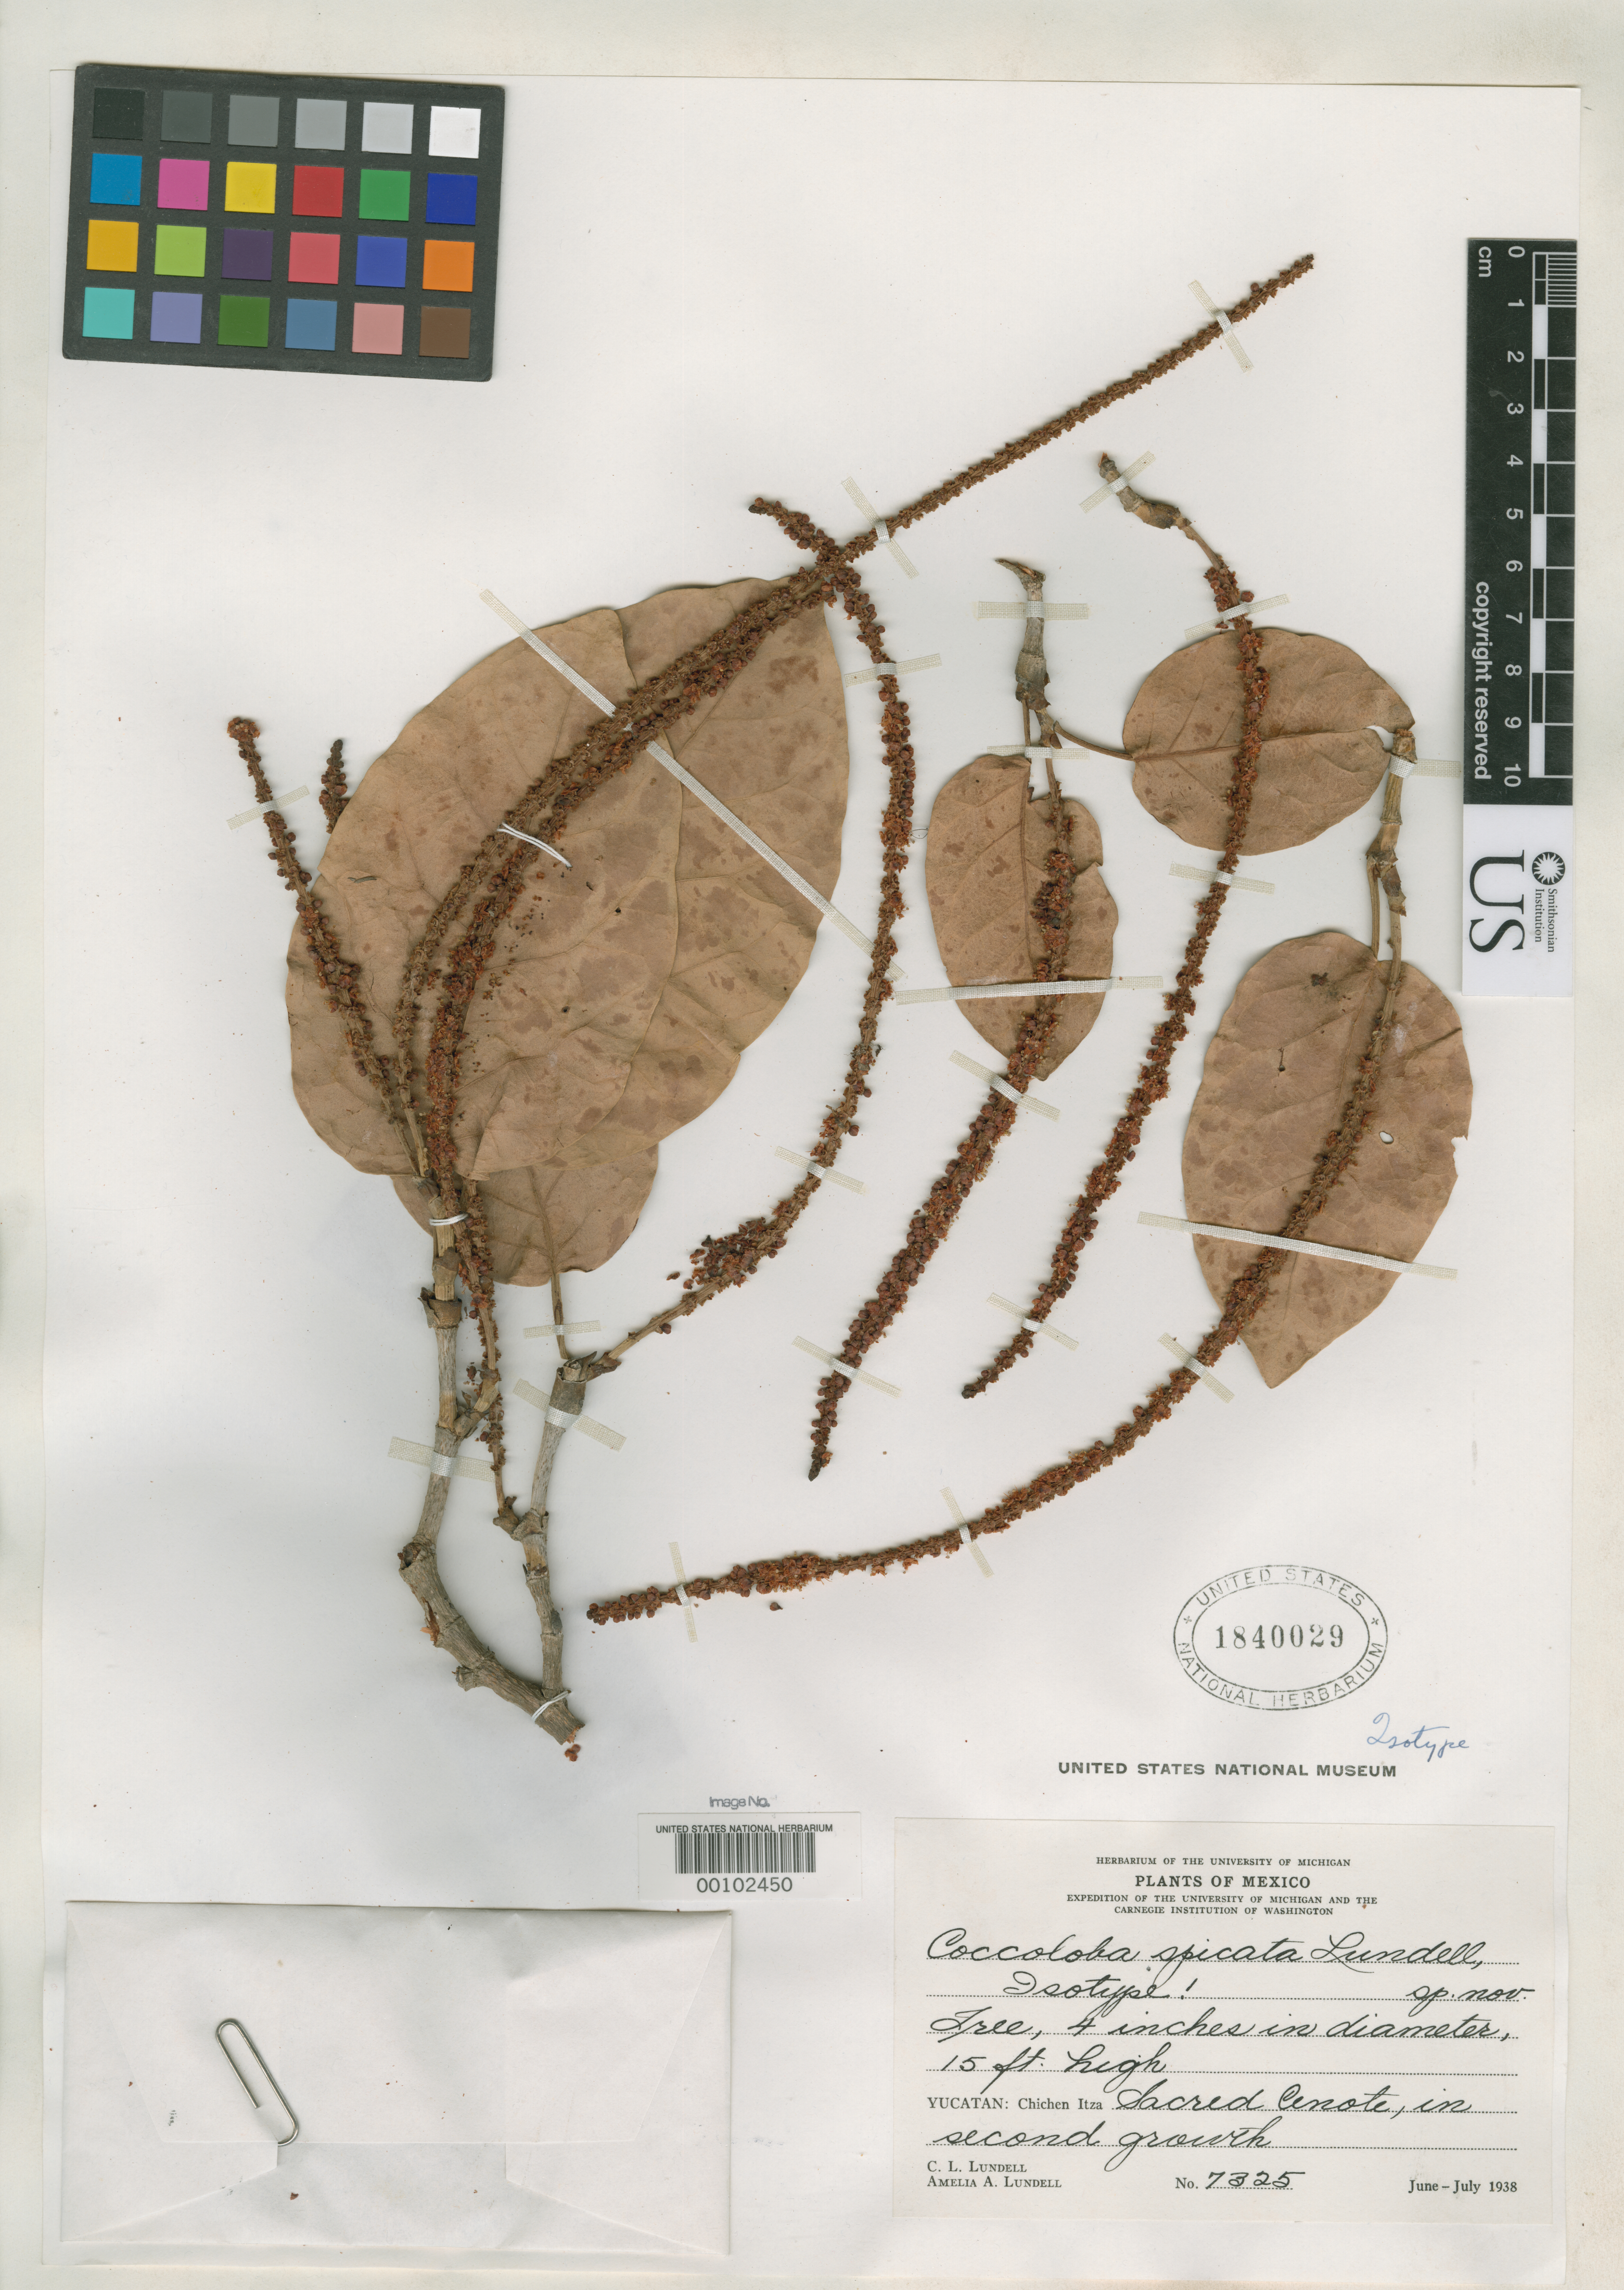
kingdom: Plantae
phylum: Tracheophyta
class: Magnoliopsida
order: Caryophyllales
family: Polygonaceae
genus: Coccoloba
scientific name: Coccoloba spicata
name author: Lundell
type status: Isotype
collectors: C. L. Lundell & A. A. Lundell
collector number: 7325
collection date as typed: Jun 1938 to -- Jul 1938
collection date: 1938-06/1938-07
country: Mexico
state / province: Yucatán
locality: Chichen Itza, near Sacred Cenote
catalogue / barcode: US 1840029